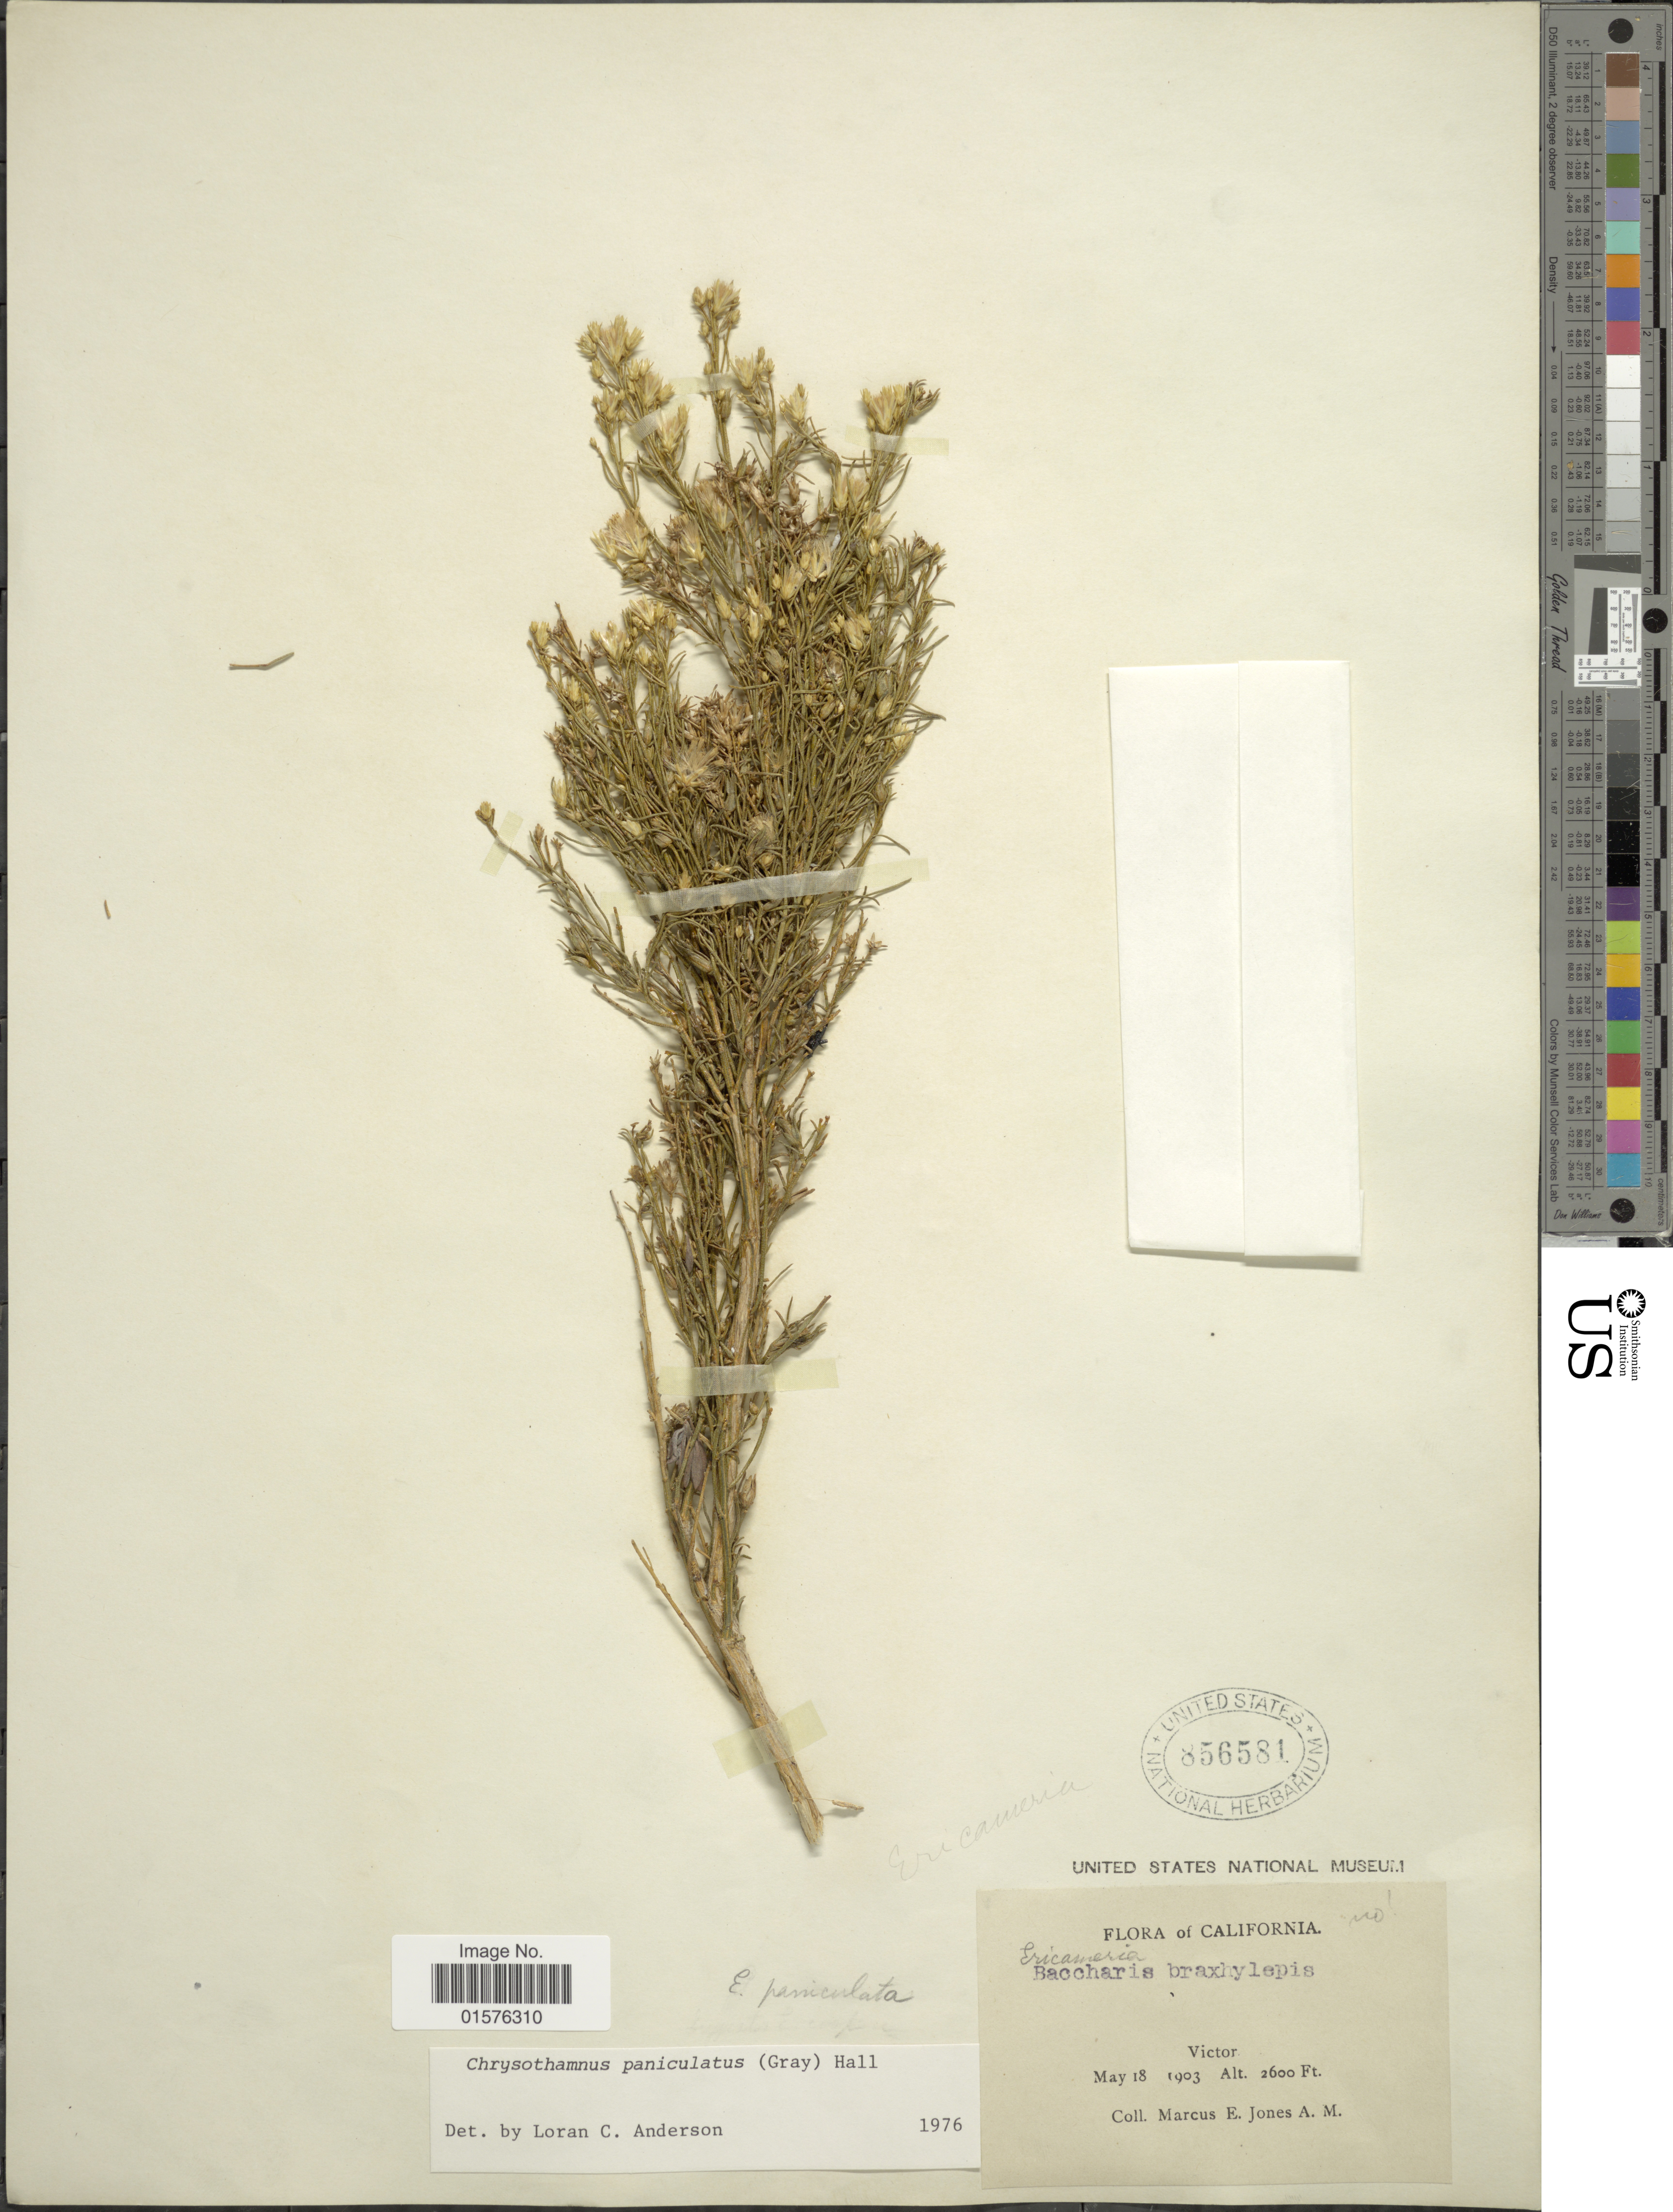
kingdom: Plantae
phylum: Tracheophyta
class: Magnoliopsida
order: Asterales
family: Asteraceae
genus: Ericameria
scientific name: Ericameria paniculata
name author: (A. Gray) Rydb.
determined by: Urbatsch, Lowell E., Curator (LSU), Louisiana State University (UNITED STATES)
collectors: M. E. Jones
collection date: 1903-05-18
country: United States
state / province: California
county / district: San Joaquin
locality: Victor.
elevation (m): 792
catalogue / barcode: US 856581